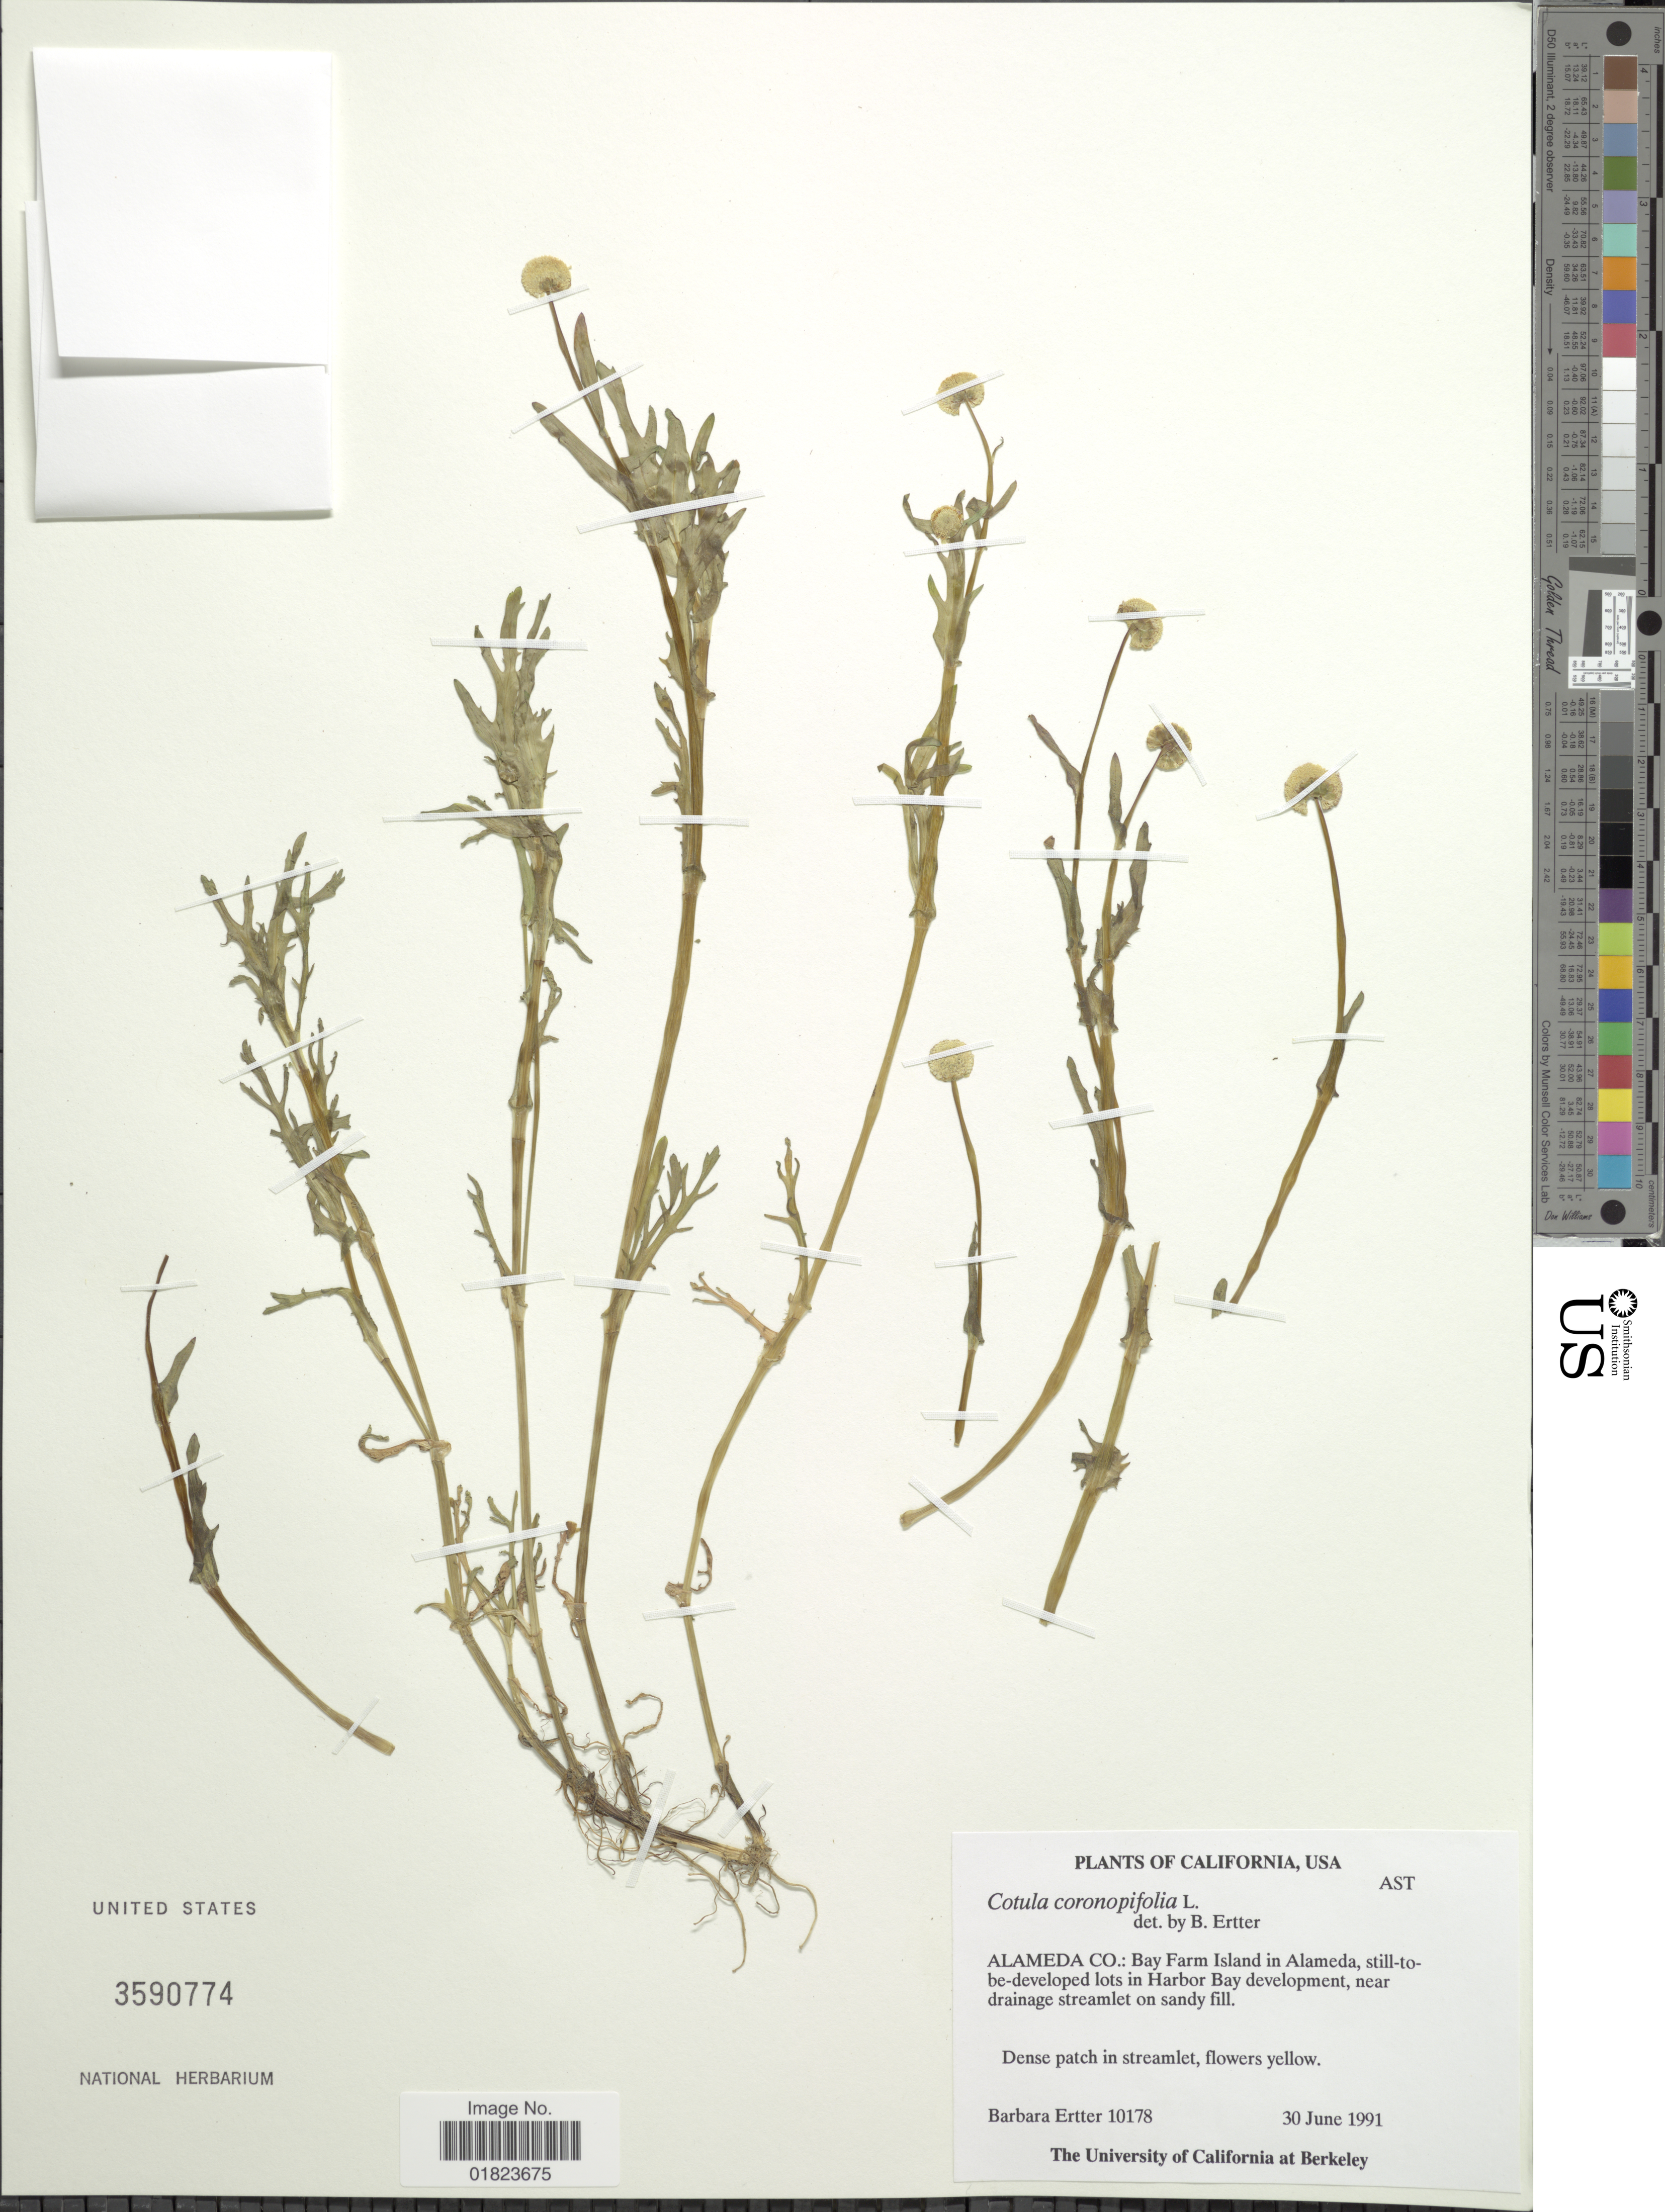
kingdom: Plantae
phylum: Tracheophyta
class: Magnoliopsida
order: Asterales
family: Asteraceae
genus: Cotula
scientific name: Cotula coronopifolia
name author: L.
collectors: B. Ertter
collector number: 10178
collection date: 1991-06-30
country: United States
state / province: California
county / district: Alameda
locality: California, USA. Alameda Co.: Bay Farm Island in Alameda, still-to-be-developed lots in Harbor Bay development, near drainage streamlet on sandy fill.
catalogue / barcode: US 3590774